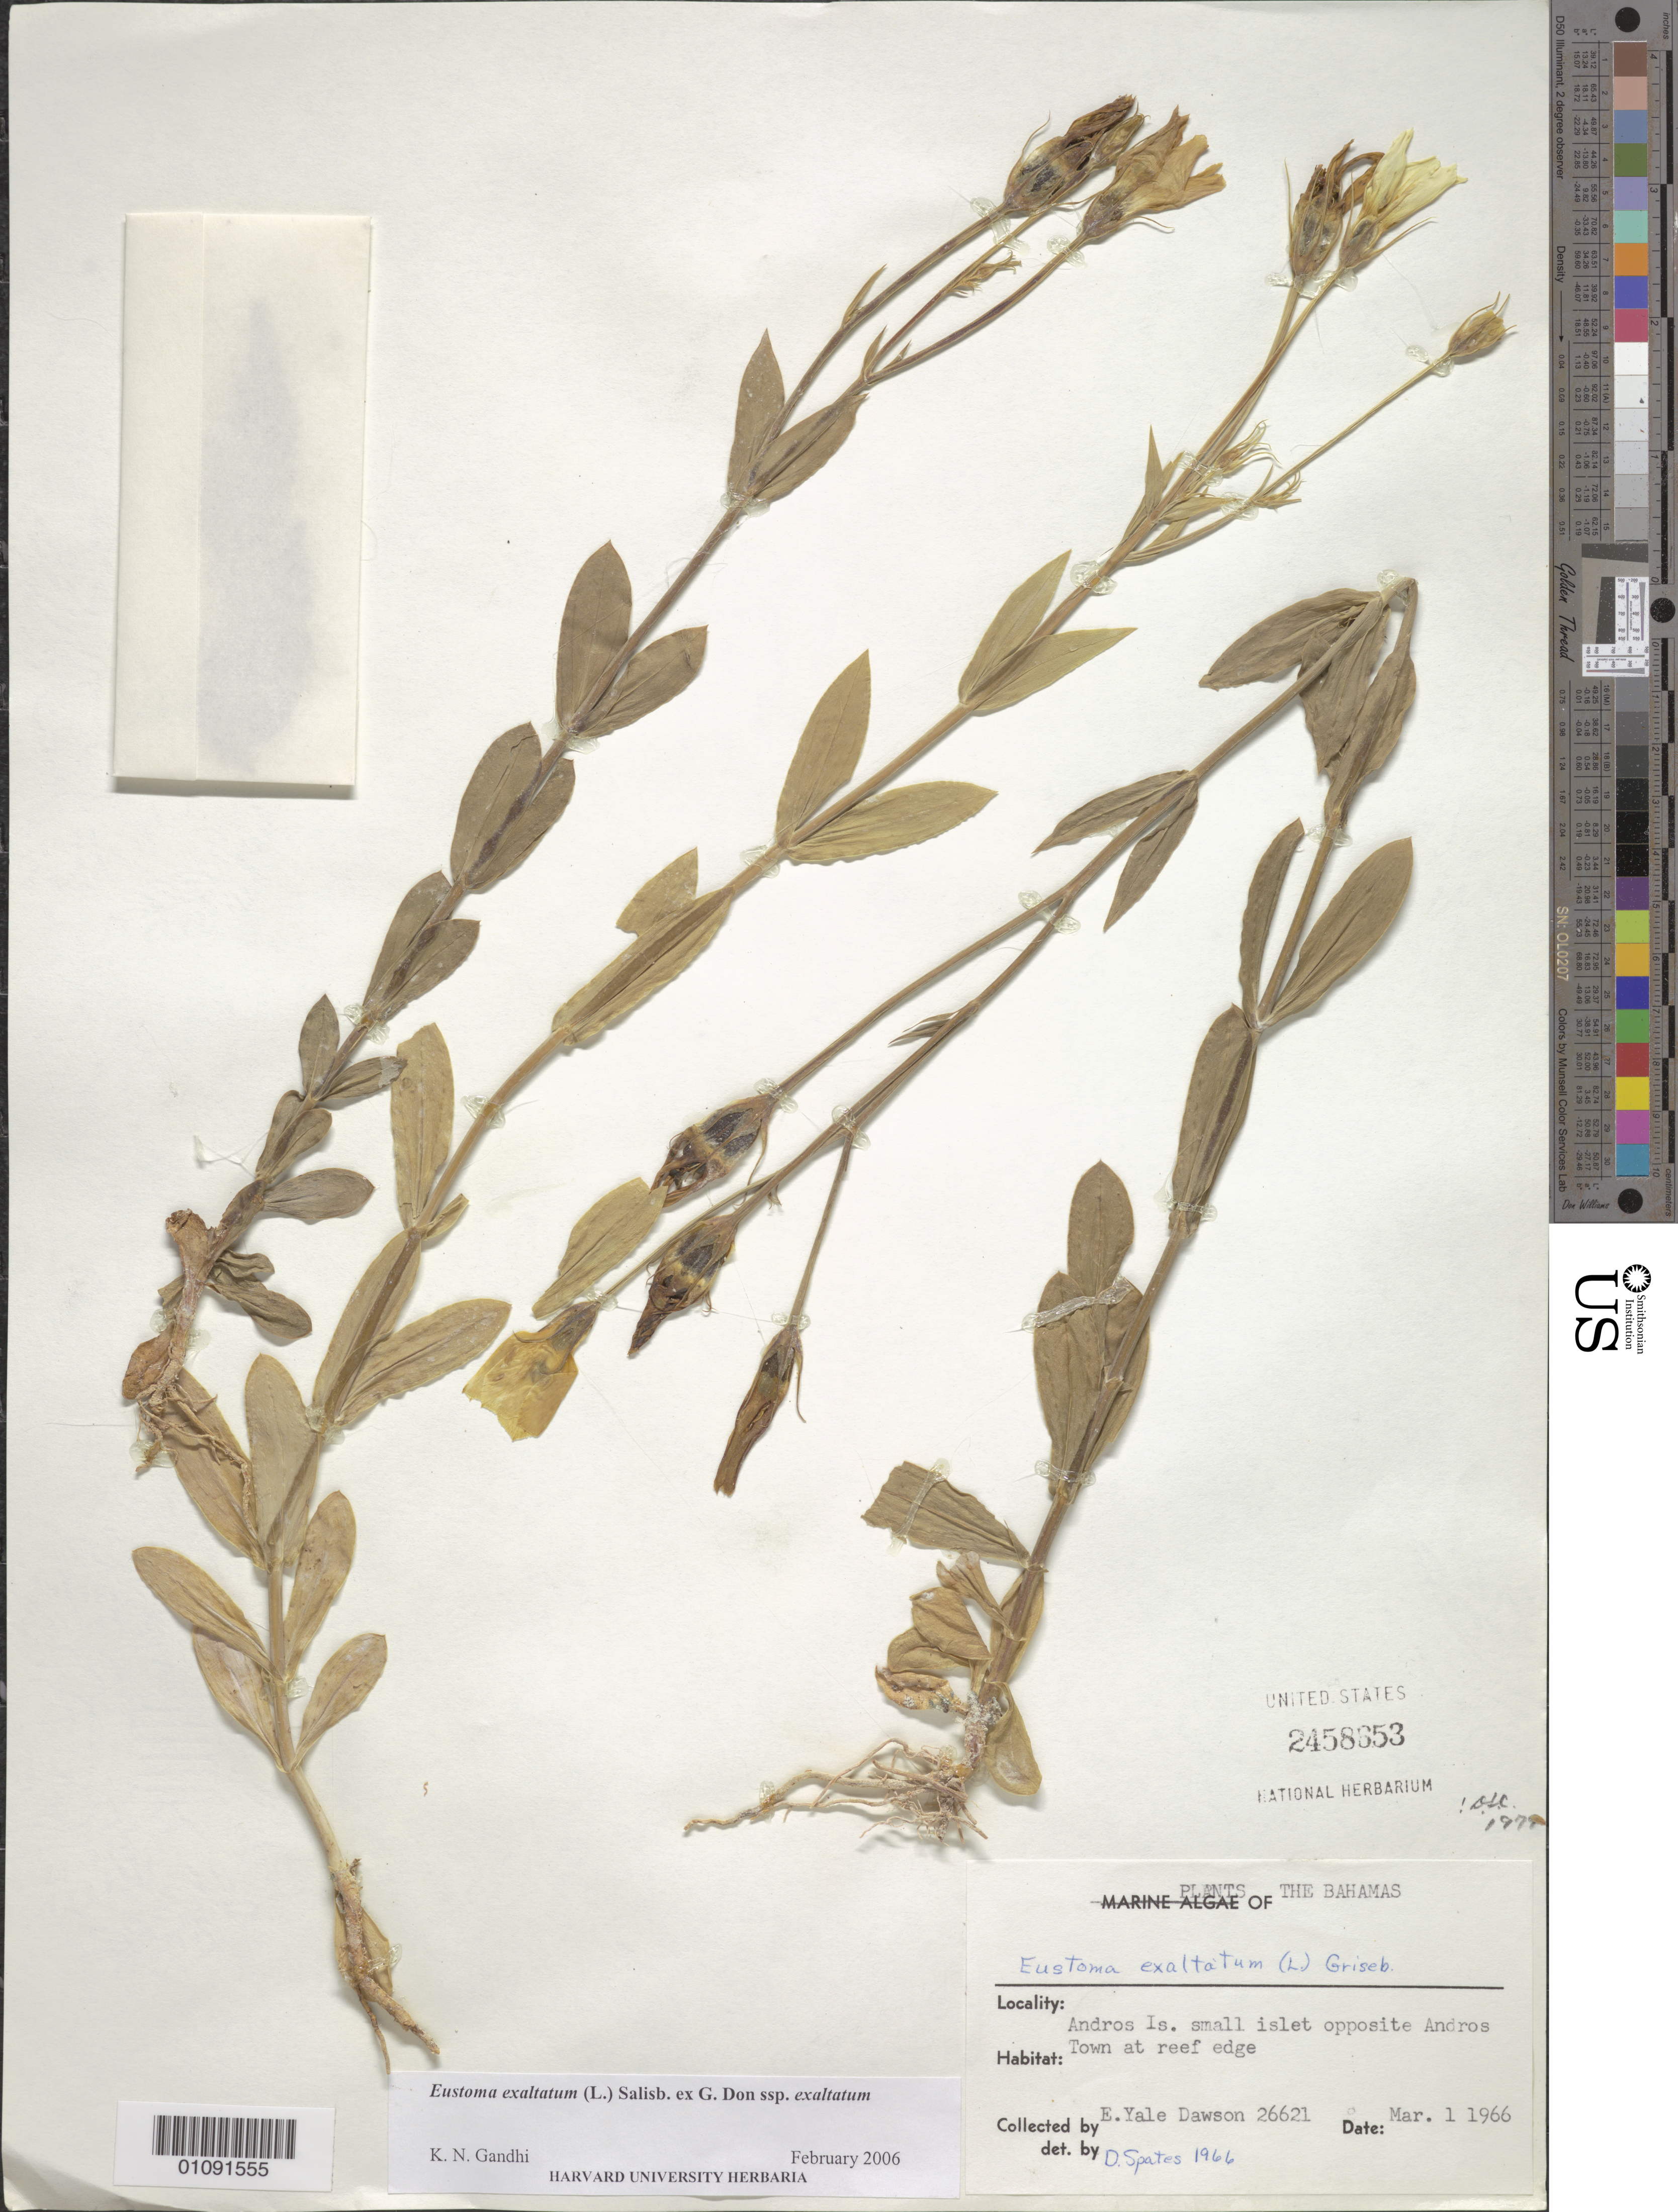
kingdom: Plantae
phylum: Tracheophyta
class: Magnoliopsida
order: Gentianales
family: Gentianaceae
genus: Eustoma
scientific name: Eustoma exaltatum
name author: (L.) Salisb. ex Don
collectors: E. Y. Dawson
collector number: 26621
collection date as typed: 01 Mar 1966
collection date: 1966-03-01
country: Bahamas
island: Andros I.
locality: Andros Is. Small islet opposite Andros Town at reef edge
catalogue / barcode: US 2458853